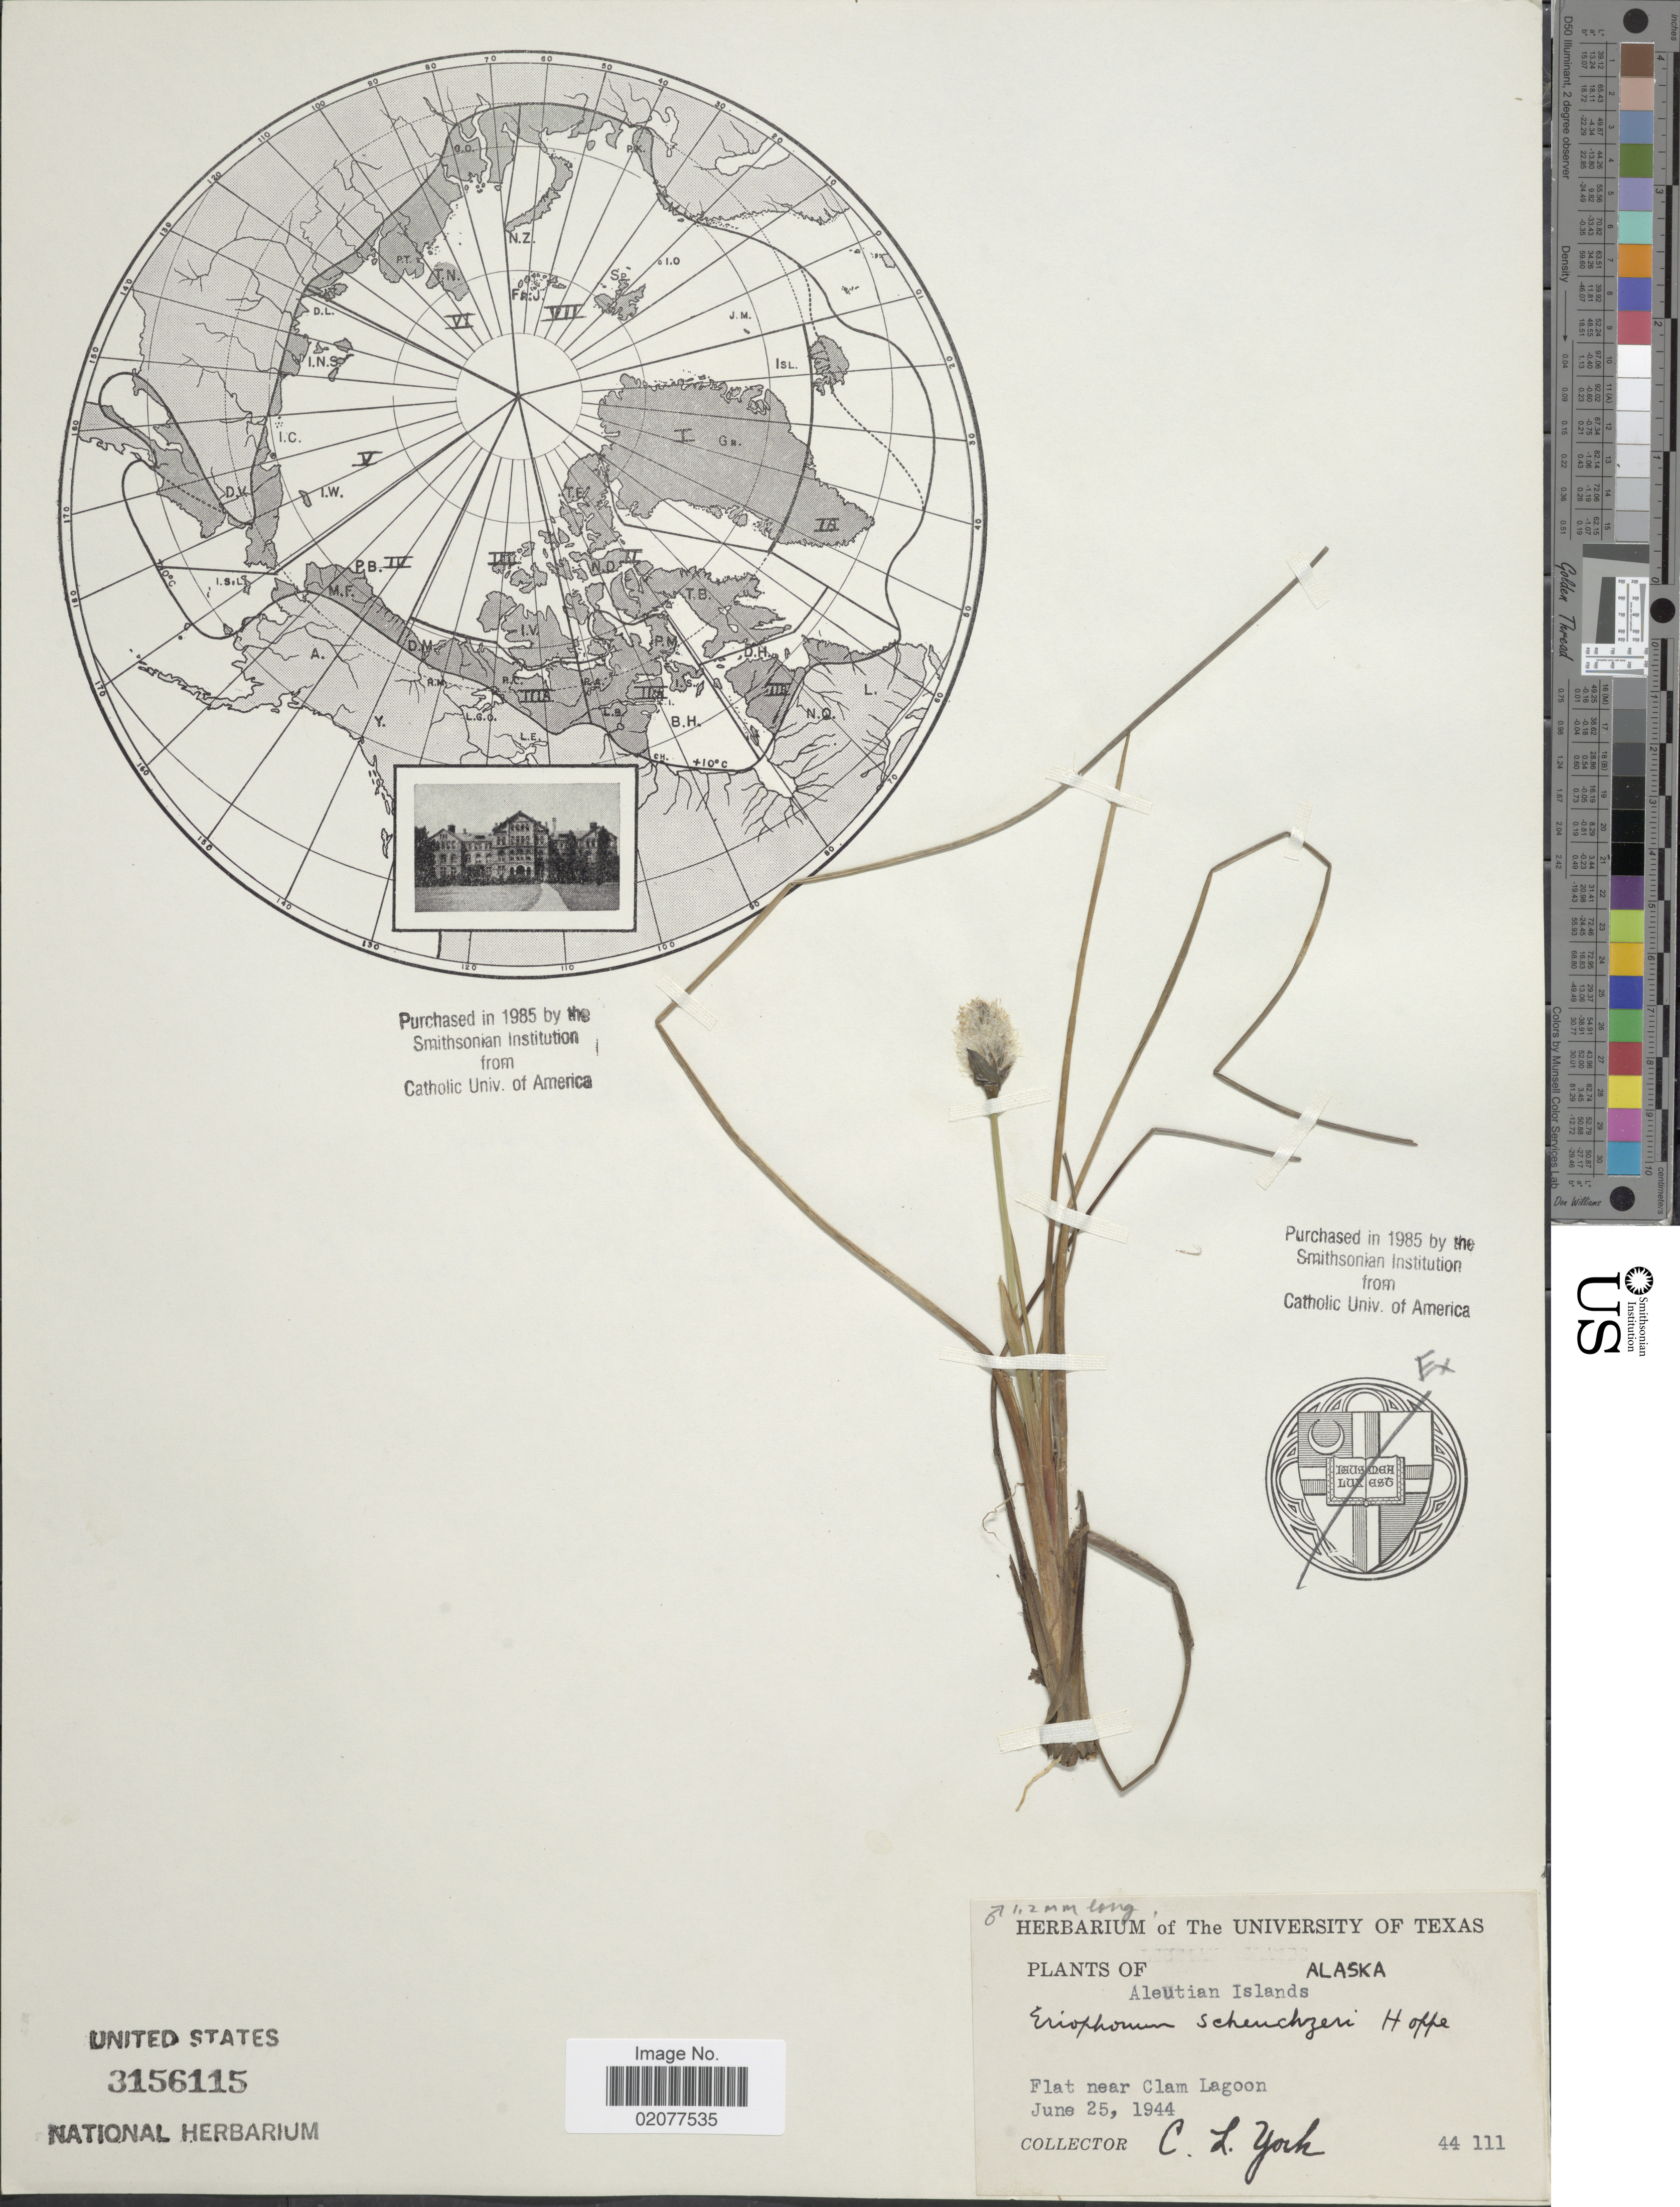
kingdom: Plantae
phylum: Tracheophyta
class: Liliopsida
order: Poales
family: Cyperaceae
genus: Eriophorum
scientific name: Eriophorum scheuchzeri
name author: Hoppe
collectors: C. L. York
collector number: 44111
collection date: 1944-06-25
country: United States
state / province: Alaska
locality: Alaska. Aleutian Islands. Flat near Clam Lagoon.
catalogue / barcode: US 3156115